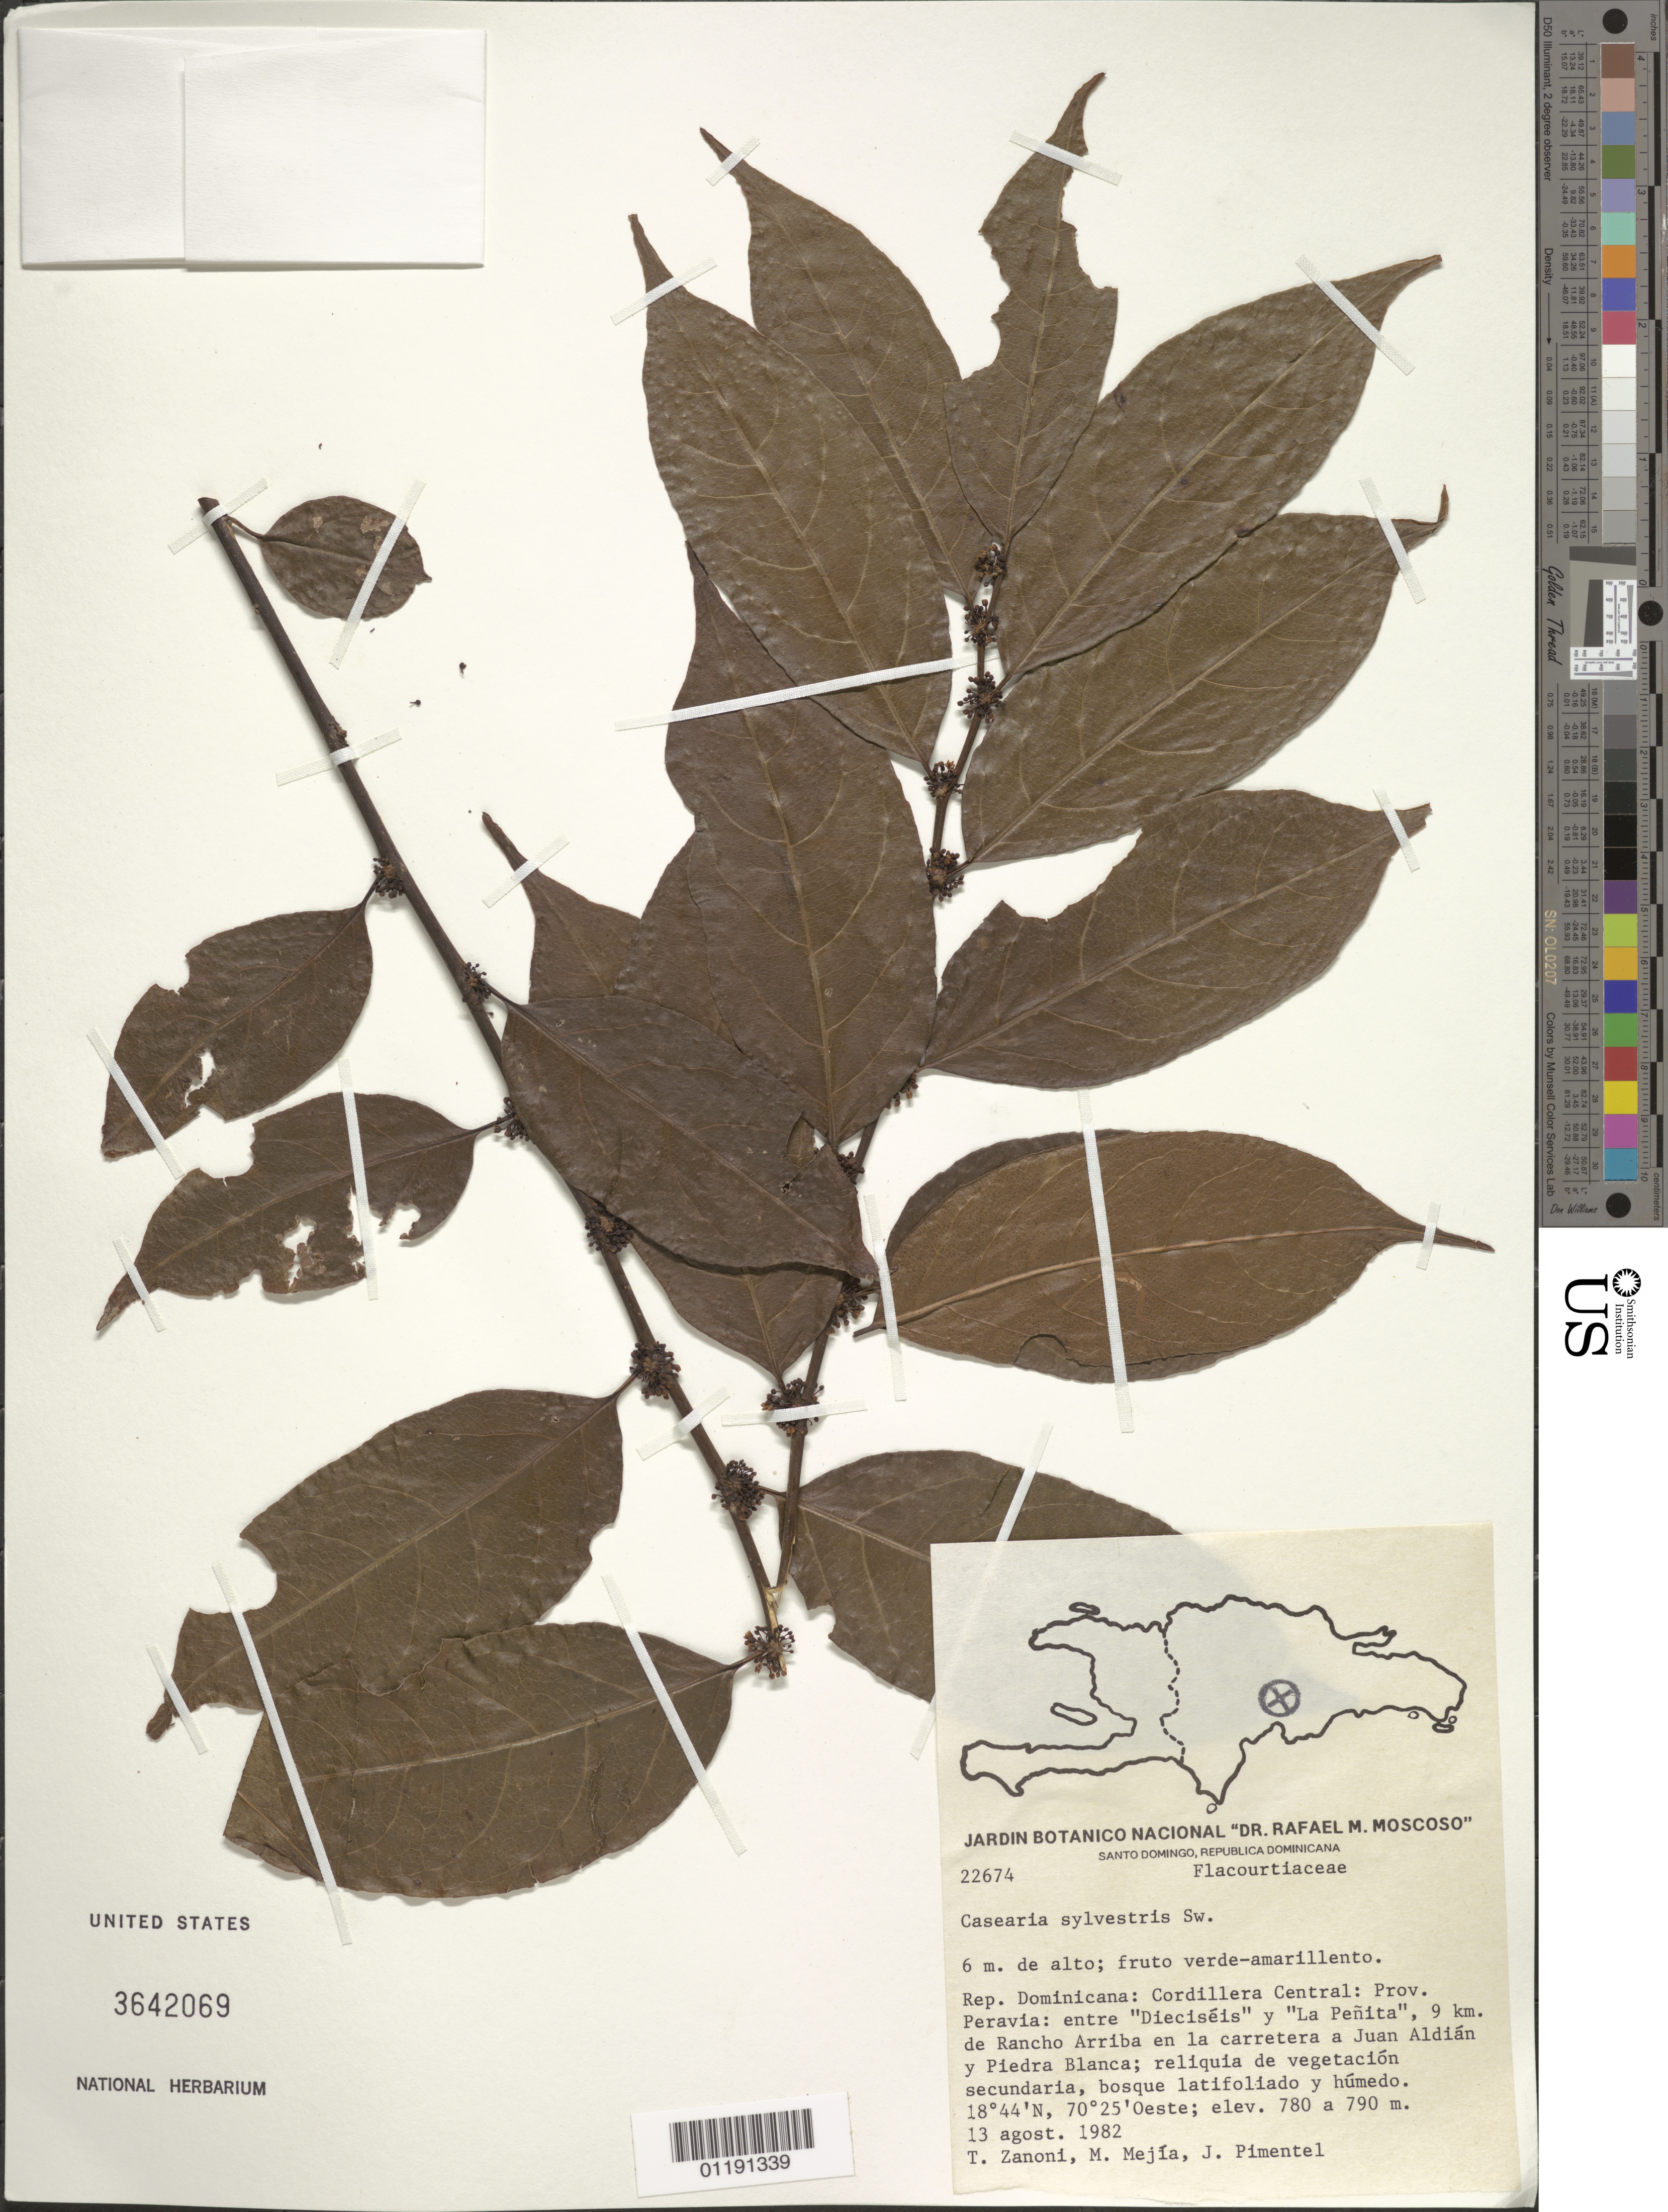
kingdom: Plantae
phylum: Tracheophyta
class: Magnoliopsida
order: Malpighiales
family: Salicaceae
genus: Casearia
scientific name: Casearia sylvestris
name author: Sw.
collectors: T. A. Zanoni, M. Mejia & J. Pimentel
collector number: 22674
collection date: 1982-08-13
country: Dominican Republic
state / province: Peravia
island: Hispaniola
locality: Between "Dieciséis" and "La Peñita", 9 km. from Rancho Arriba on the road to Juan Aldián and Piedra Blanca.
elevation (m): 780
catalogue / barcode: US 3642069